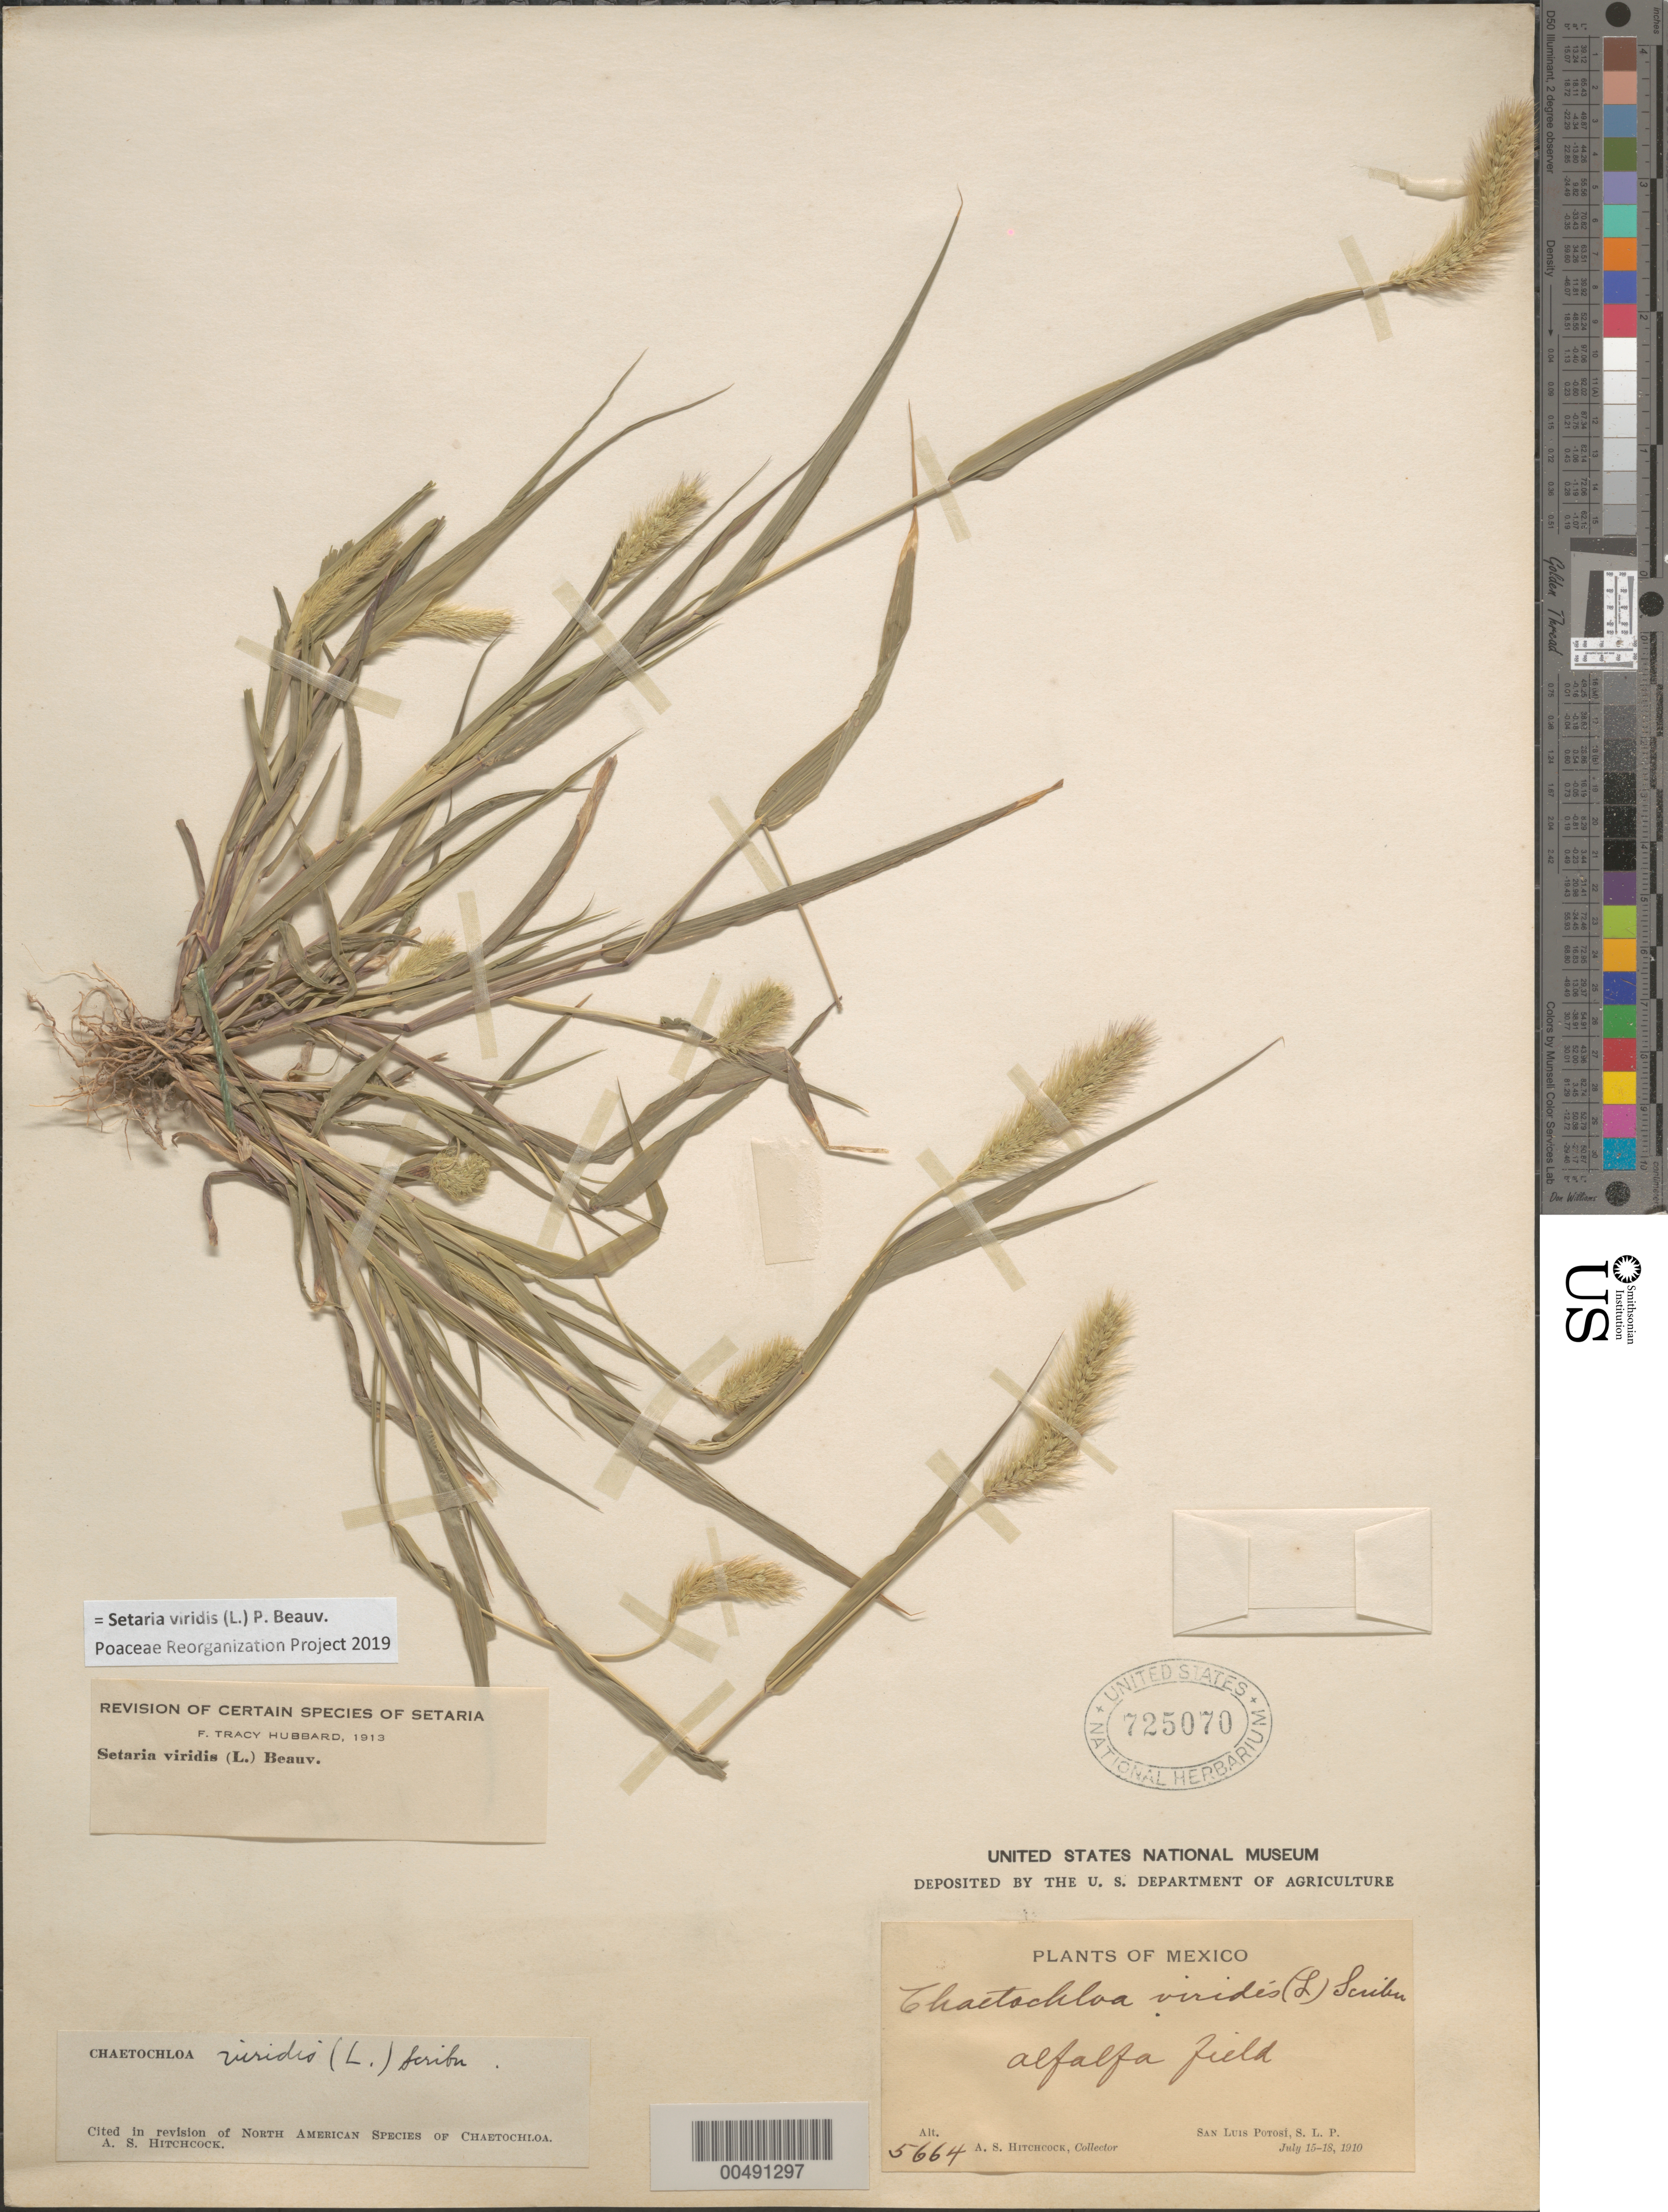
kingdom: Plantae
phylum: Tracheophyta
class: Liliopsida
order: Poales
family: Poaceae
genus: Setaria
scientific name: Setaria viridis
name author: (L.) P. Beauv.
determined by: Hubbard, F. T.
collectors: A. S. Hitchcock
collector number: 5664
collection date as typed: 15 Jul 1910 to 18 Jul 1910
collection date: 1910-07-15/1910-07-18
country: Mexico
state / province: San Luis Potosi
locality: San Luis Potosí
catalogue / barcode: US 725070